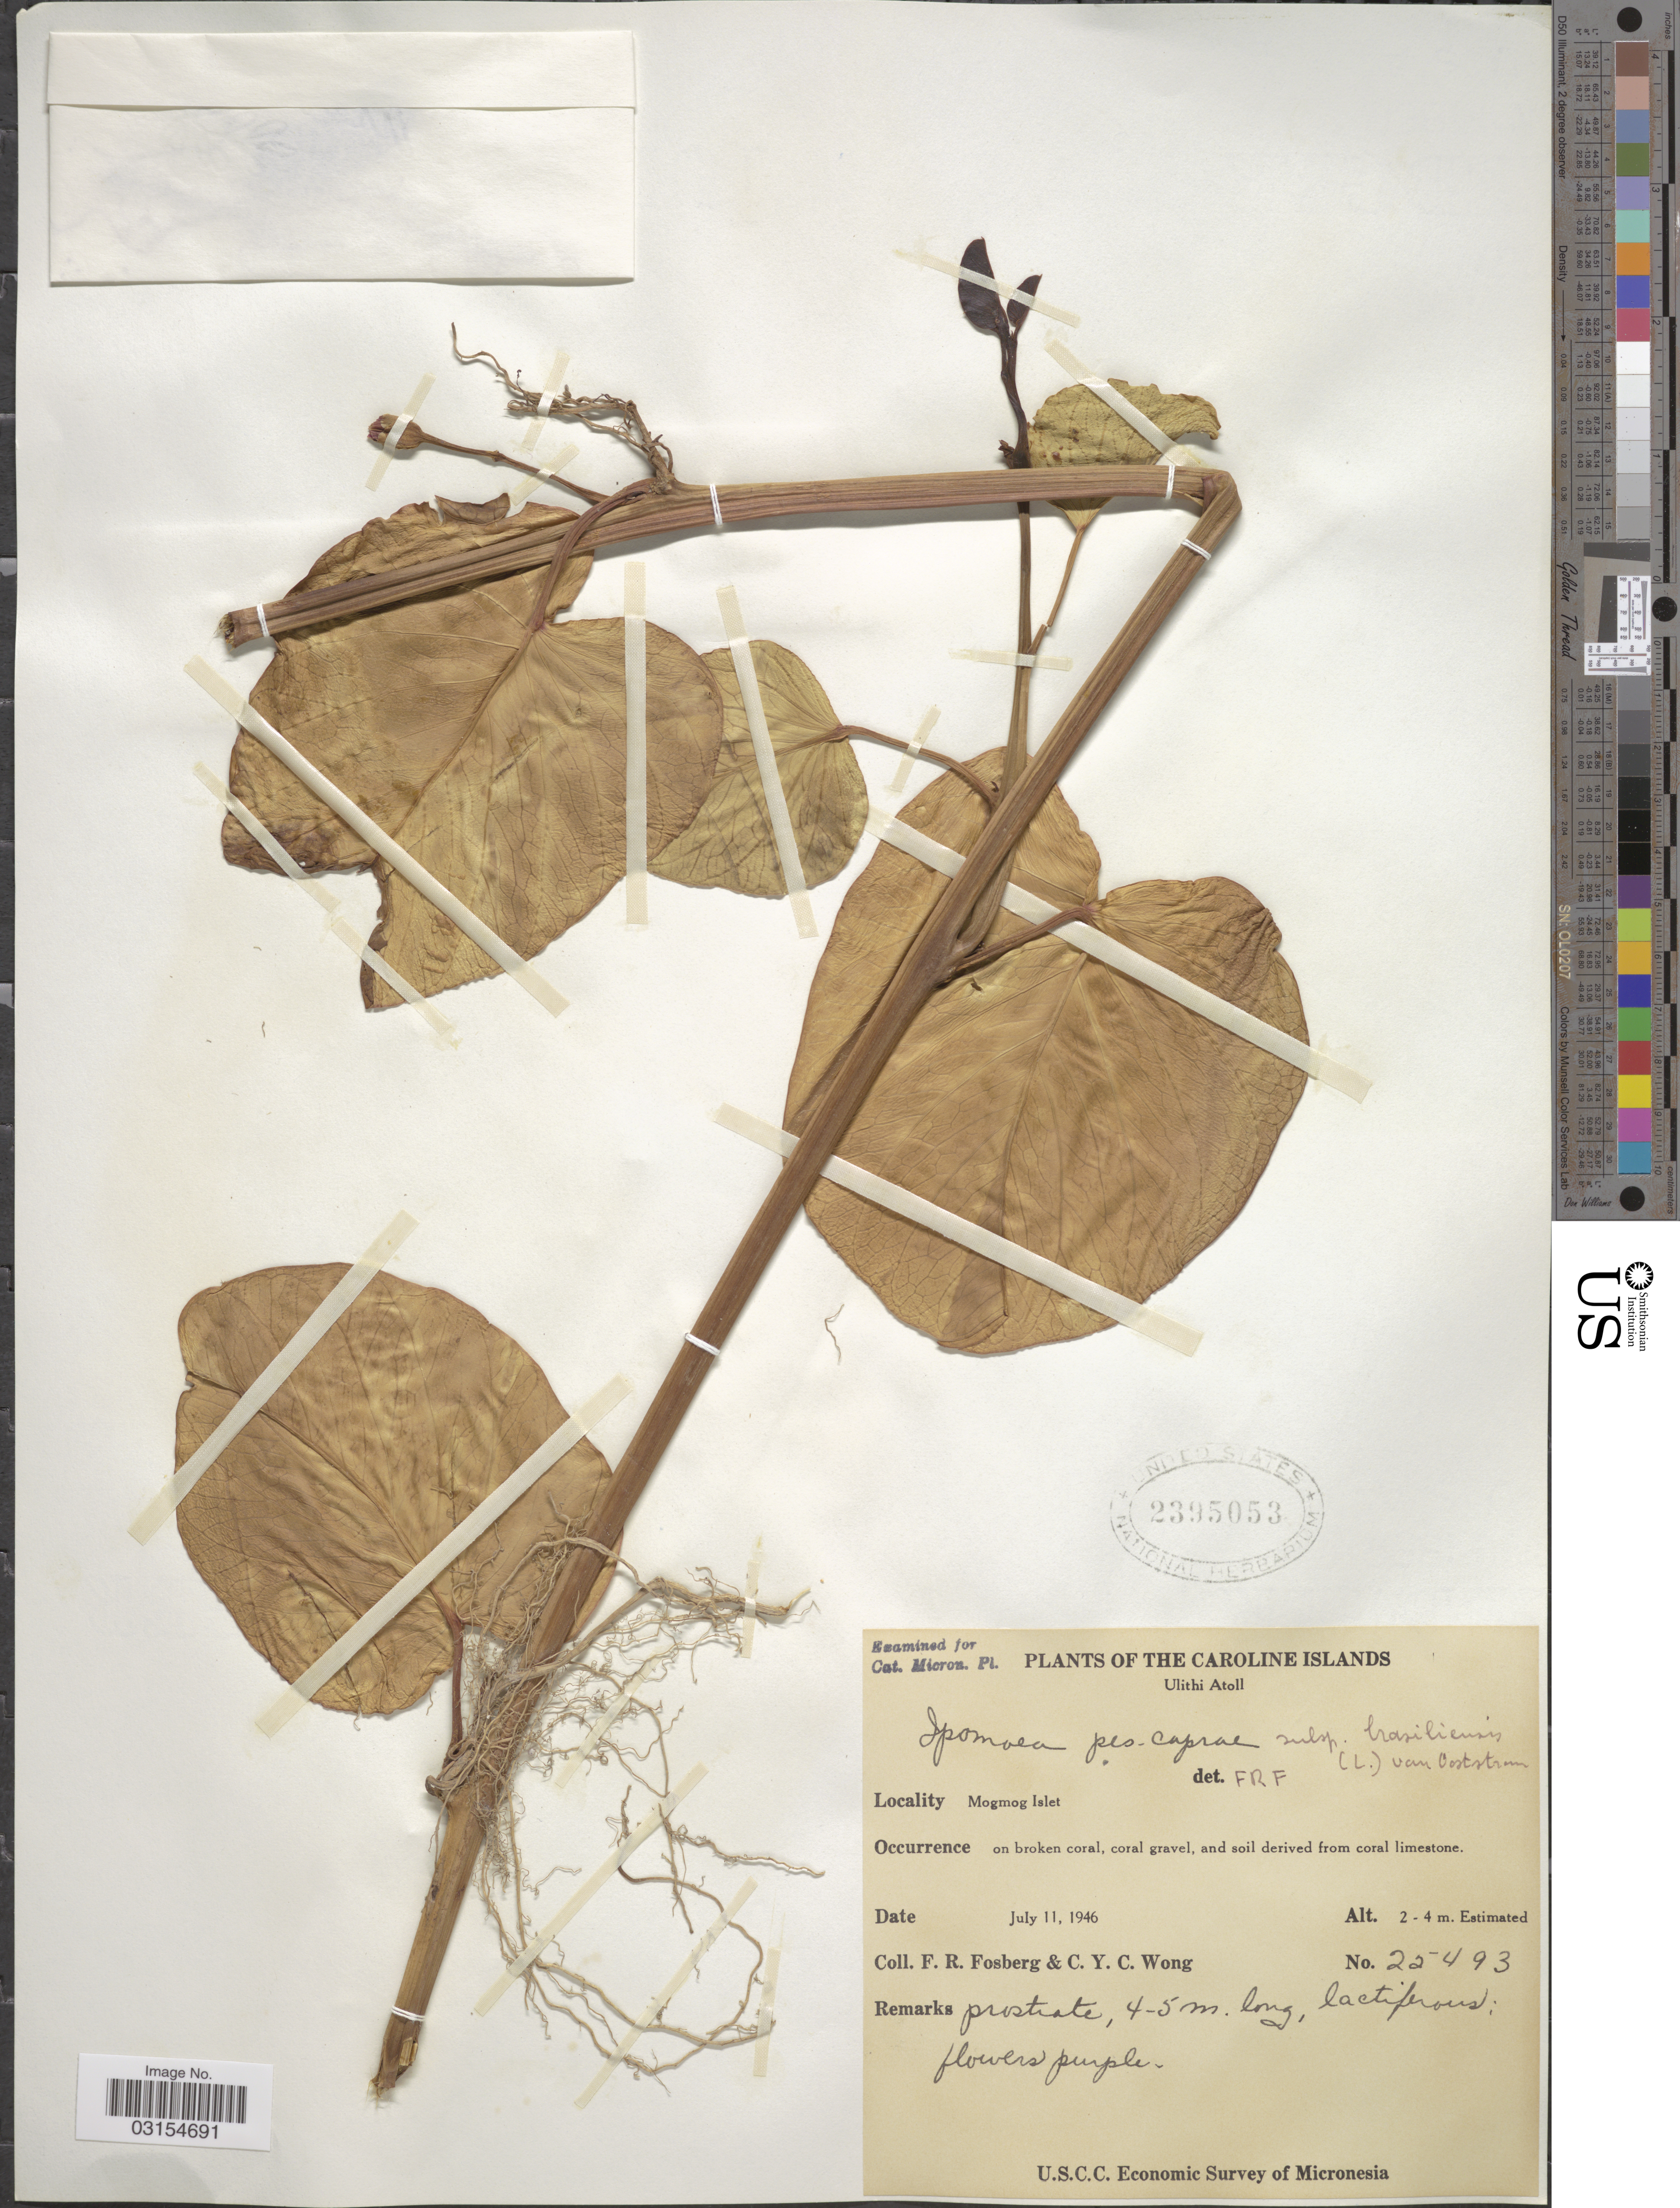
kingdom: Plantae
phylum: Tracheophyta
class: Magnoliopsida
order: Solanales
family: Convolvulaceae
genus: Ipomoea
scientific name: Ipomoea pes-caprae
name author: (L.) R. Br.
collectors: F. R. Fosberg & C. Y. C. Wong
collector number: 25493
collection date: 1946-07-11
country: Micronesia, Federated States of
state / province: Yap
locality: The Caroline Islands, Ulithi Atoll, Mogmog Islet.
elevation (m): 2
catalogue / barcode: US 2395053